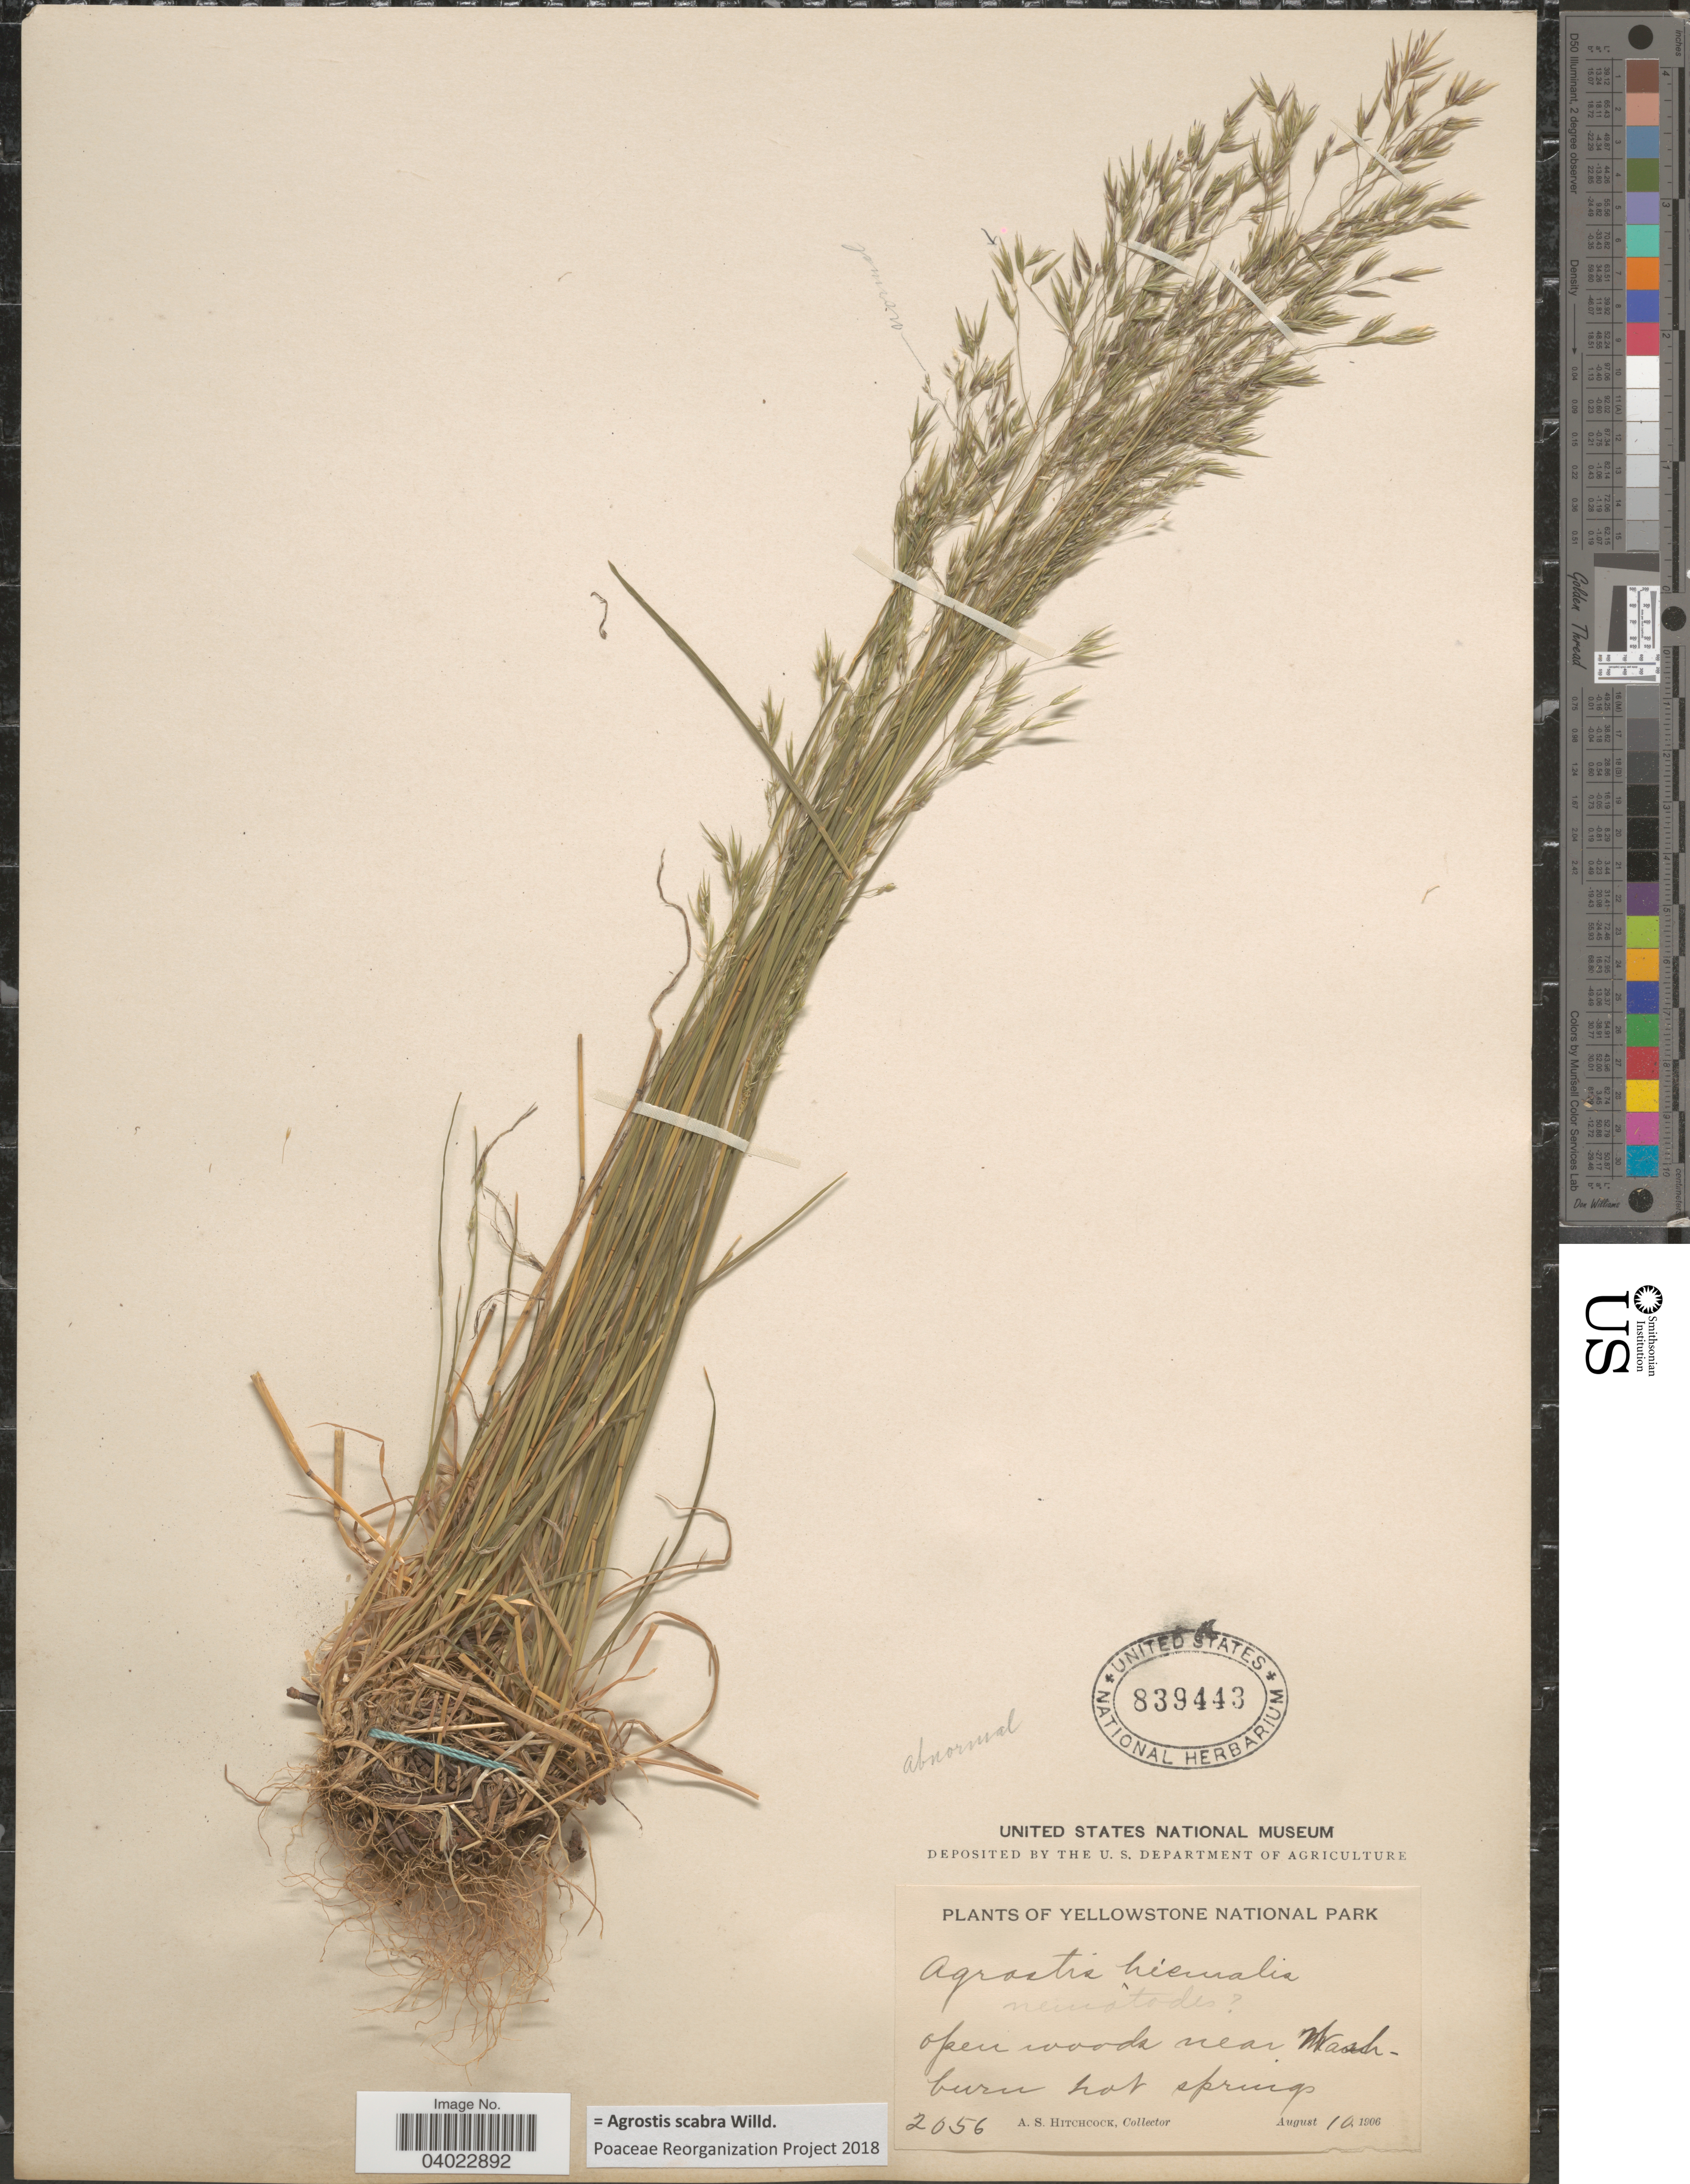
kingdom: Plantae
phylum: Tracheophyta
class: Liliopsida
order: Poales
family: Poaceae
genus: Agrostis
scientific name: Agrostis scabra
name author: Willd.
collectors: A. S. Hitchcock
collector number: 2056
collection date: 1906-08-10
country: United States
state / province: Wyoming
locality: Yellowstone National Park. Near Washburn hot springs.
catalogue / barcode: US 839443